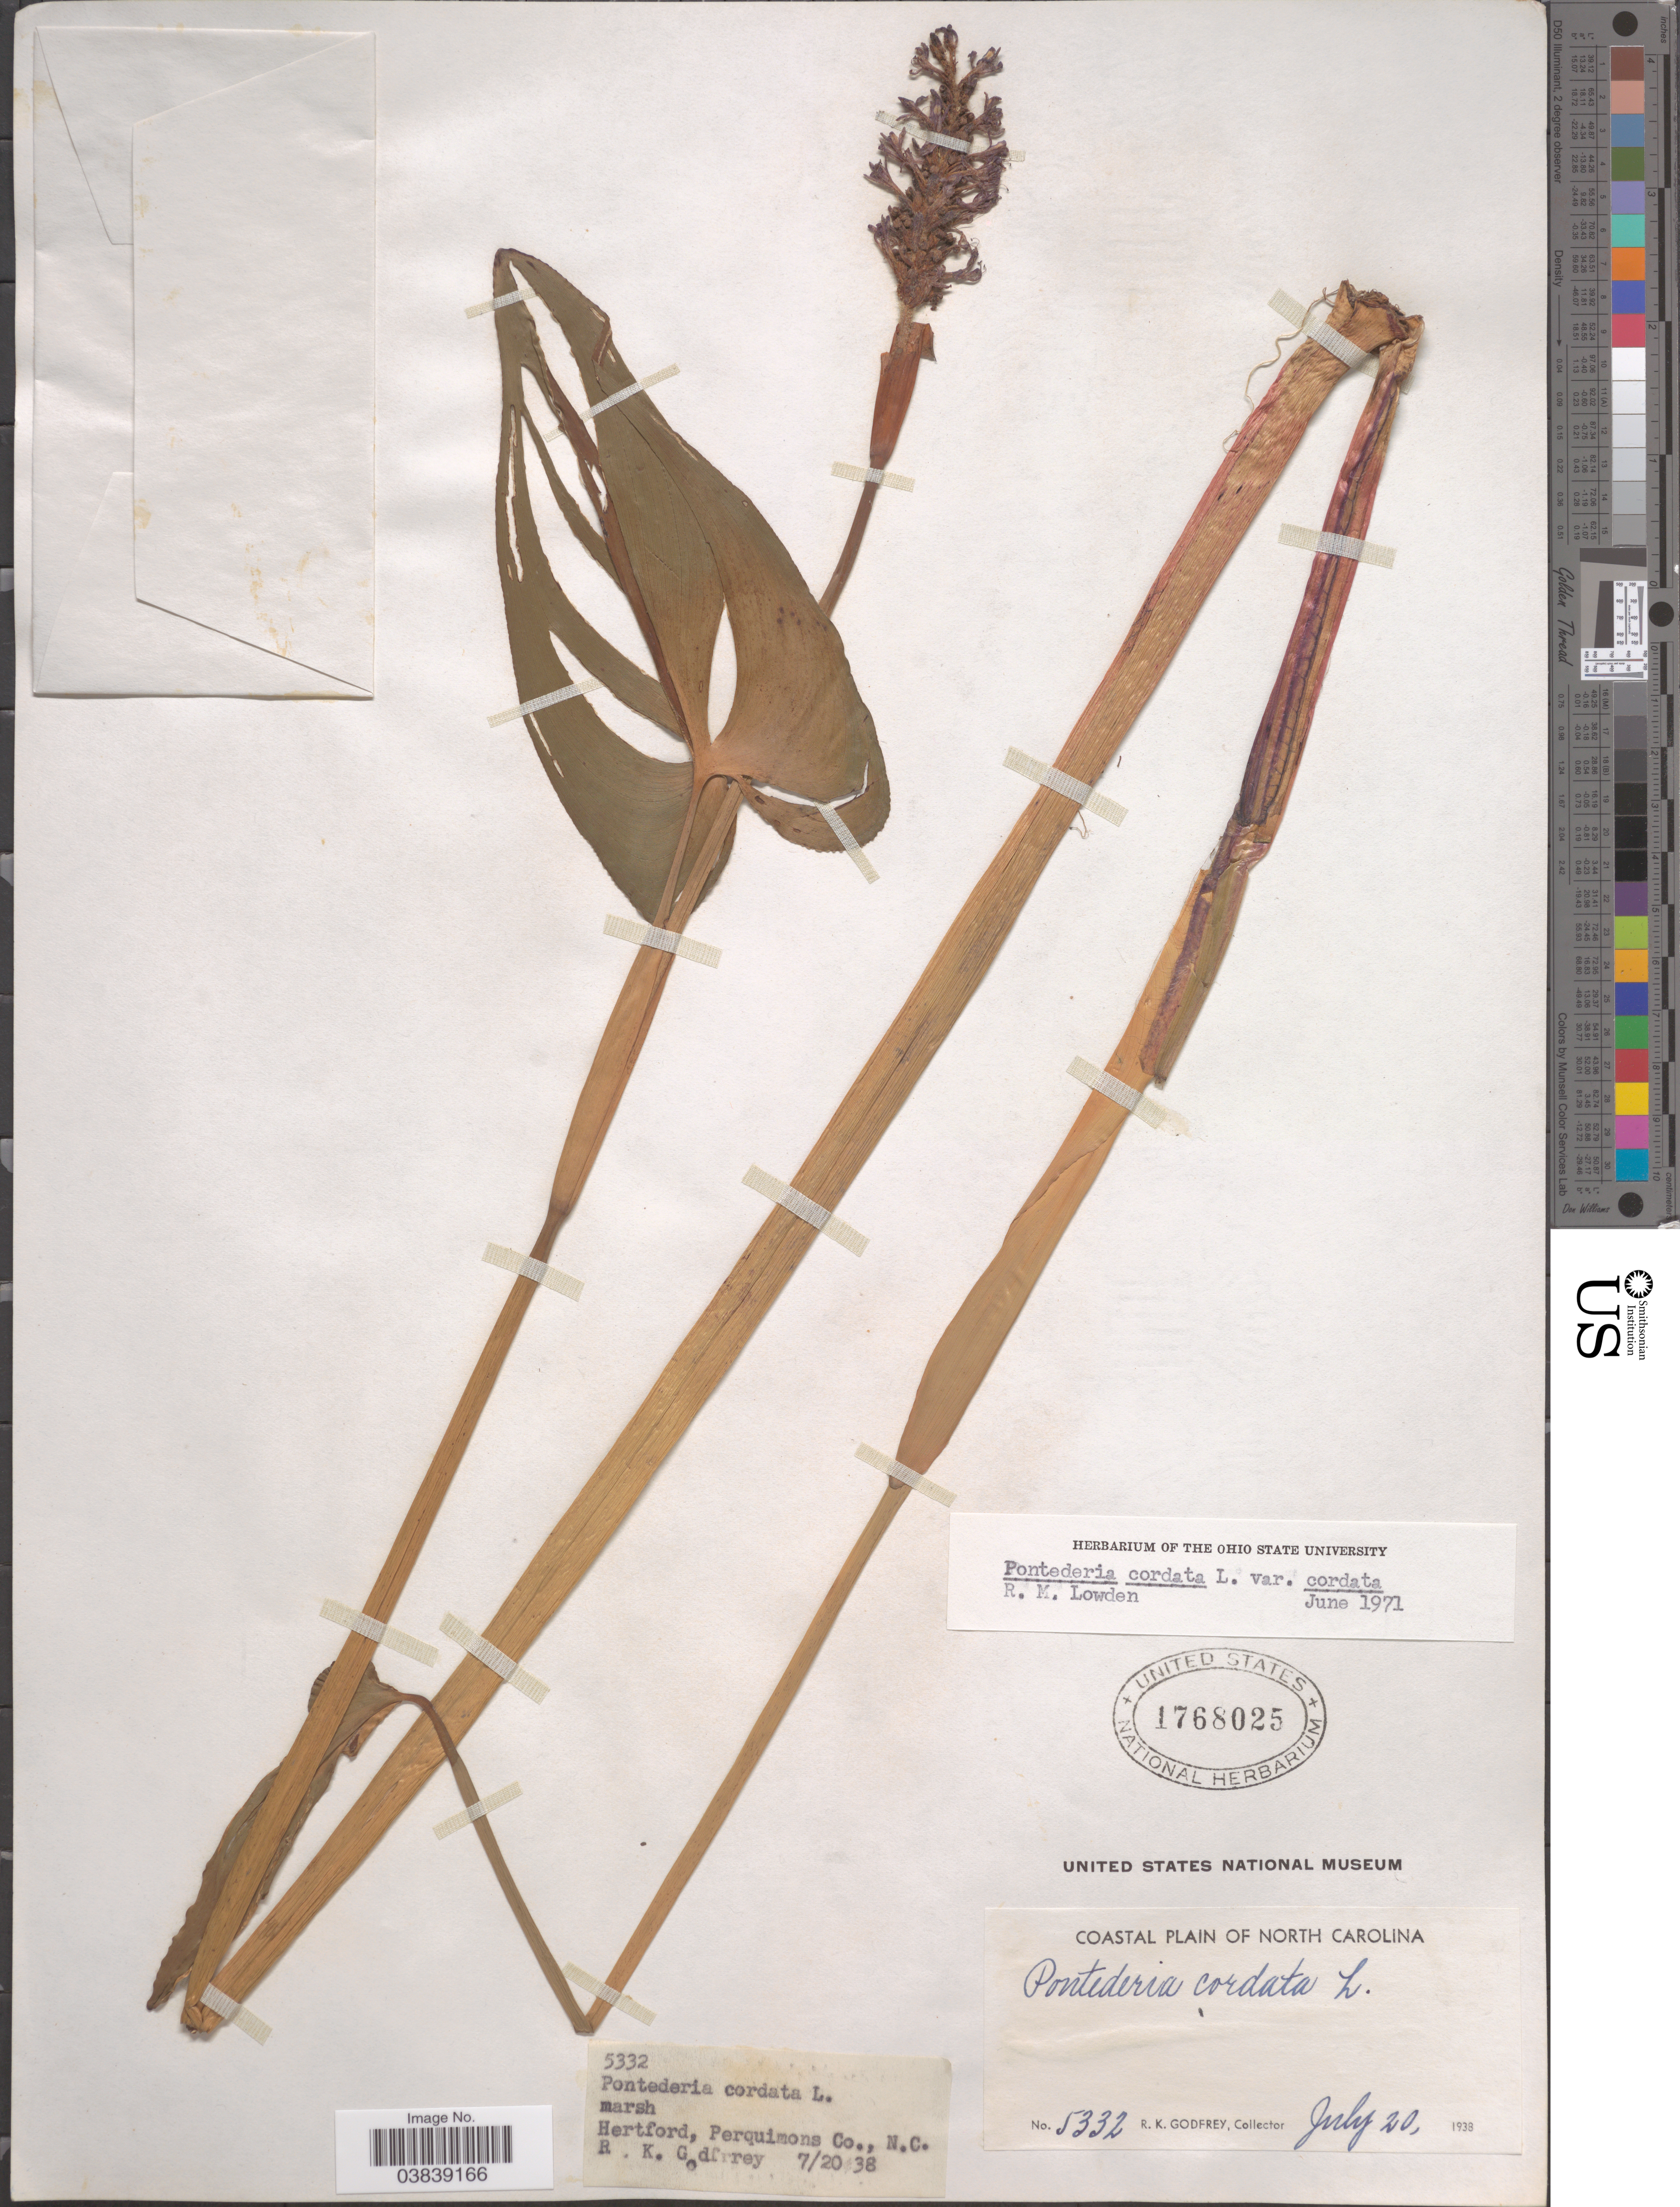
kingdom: Plantae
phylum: Tracheophyta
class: Liliopsida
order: Commelinales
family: Pontederiaceae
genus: Pontederia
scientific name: Pontederia cordata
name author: L.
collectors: R. K. Godfrey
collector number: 5332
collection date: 1938-07-20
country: United States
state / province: North Carolina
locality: Hertford, Perquimons Co. Coastal Plain of North Carolina.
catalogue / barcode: US 1768025